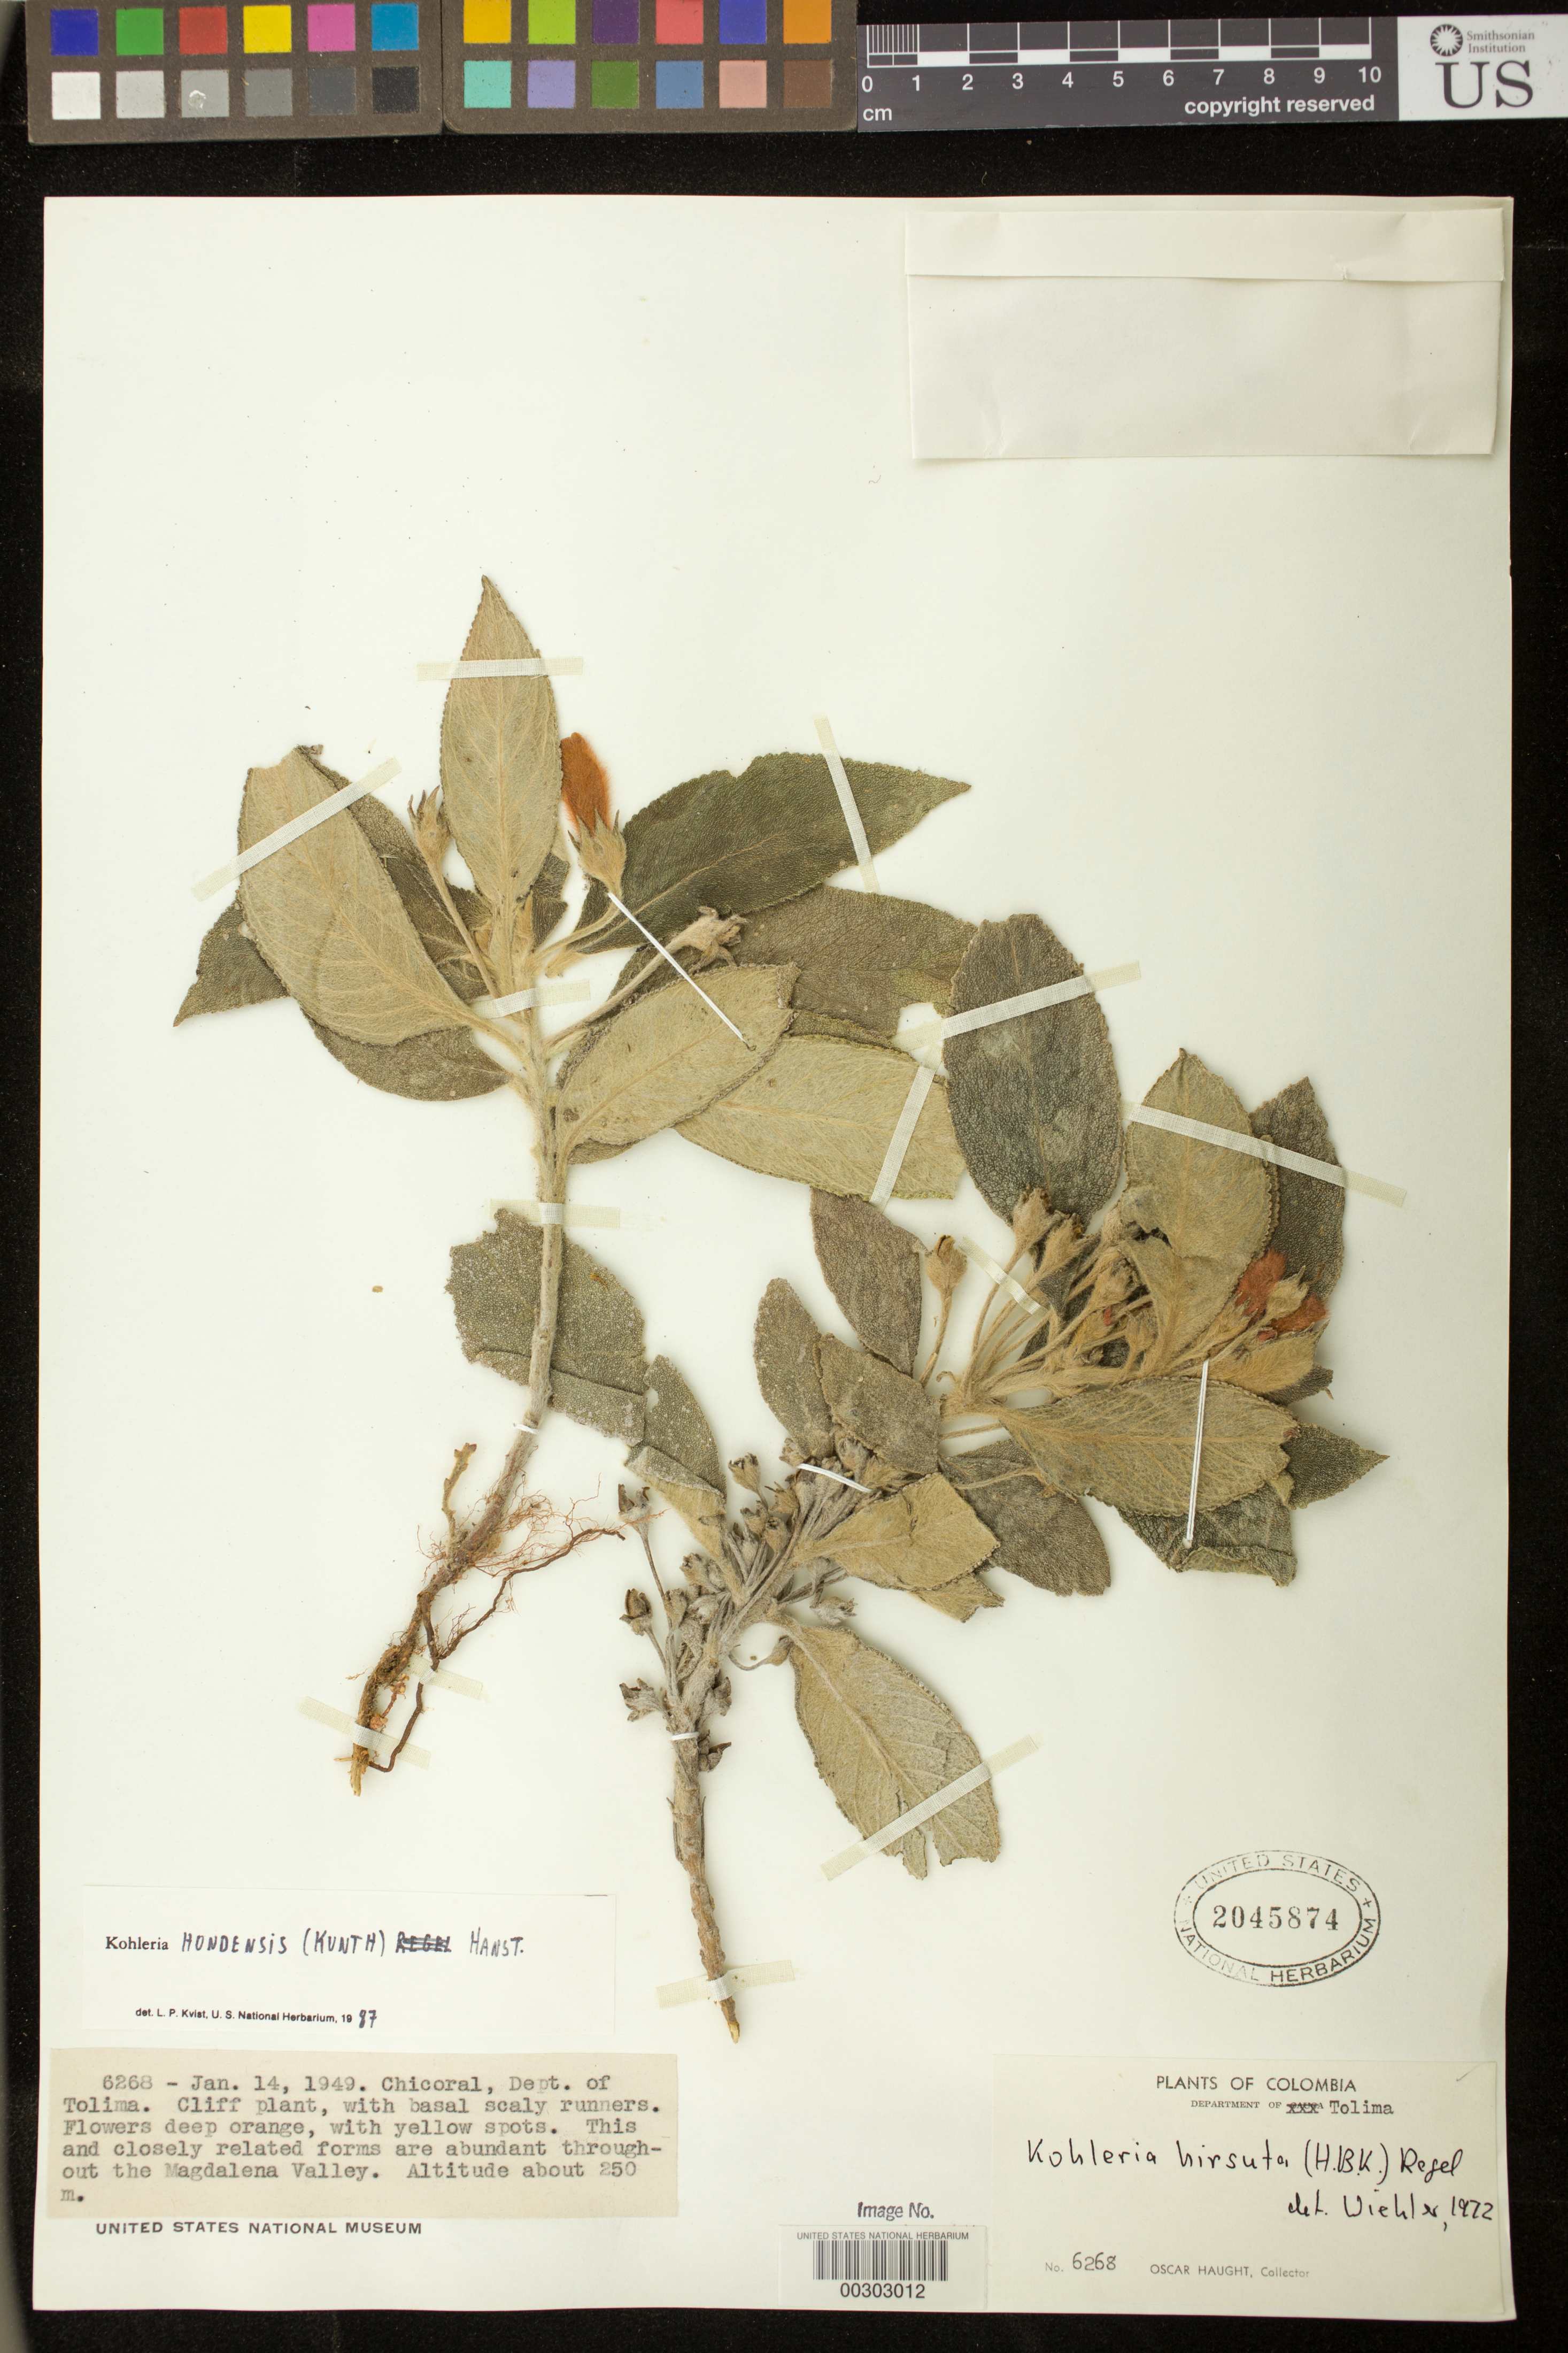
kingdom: Plantae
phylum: Tracheophyta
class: Magnoliopsida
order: Lamiales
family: Gesneriaceae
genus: Kohleria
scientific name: Kohleria hondensis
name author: (Kunth) Hanst.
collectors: O. L. Haught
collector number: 6268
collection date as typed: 14 Jan 1949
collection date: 1949-01-14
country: Colombia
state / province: Tolima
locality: Chicoral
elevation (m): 250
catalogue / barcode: US 2045874